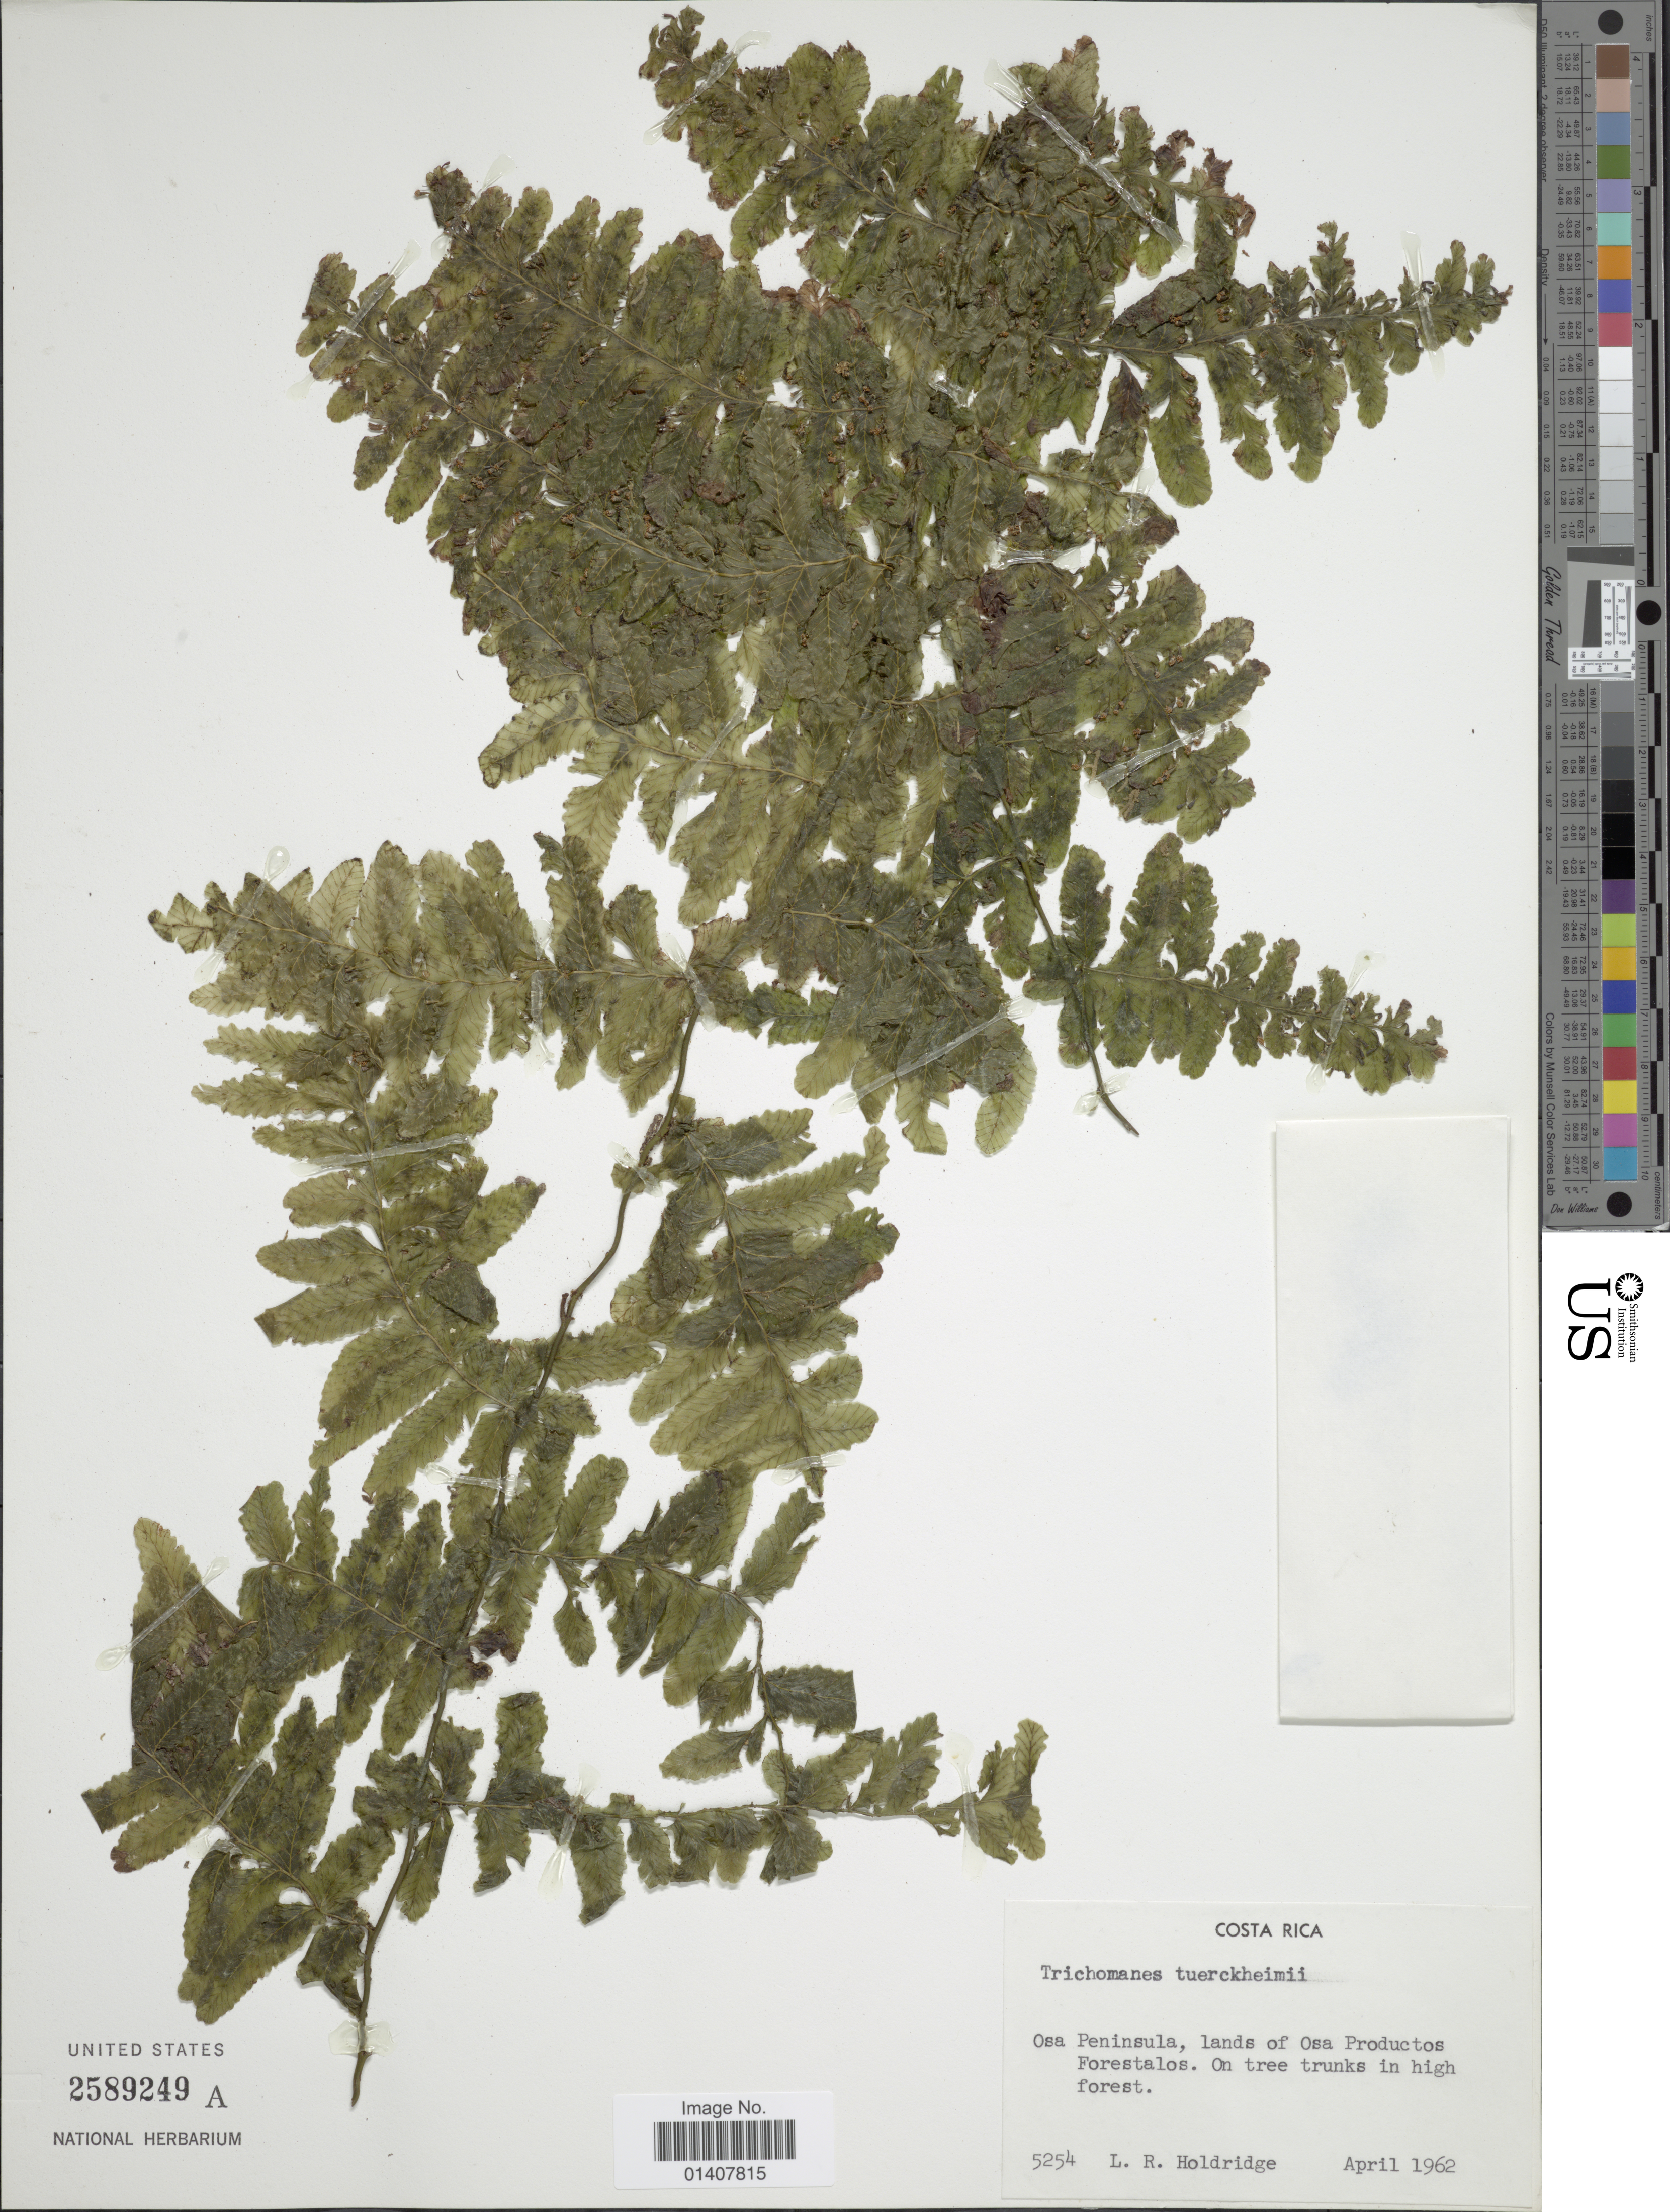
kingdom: Plantae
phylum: Tracheophyta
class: Polypodiopsida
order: Hymenophyllales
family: Hymenophyllaceae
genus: Trichomanes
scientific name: Trichomanes tuerckheimii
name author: Christ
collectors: L. Holdridge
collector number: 5254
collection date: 1962-04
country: Costa Rica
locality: Osa Peninsula, lands of Osa Productos Forestalos, on tree trunks in high forest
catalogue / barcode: US 2589249A